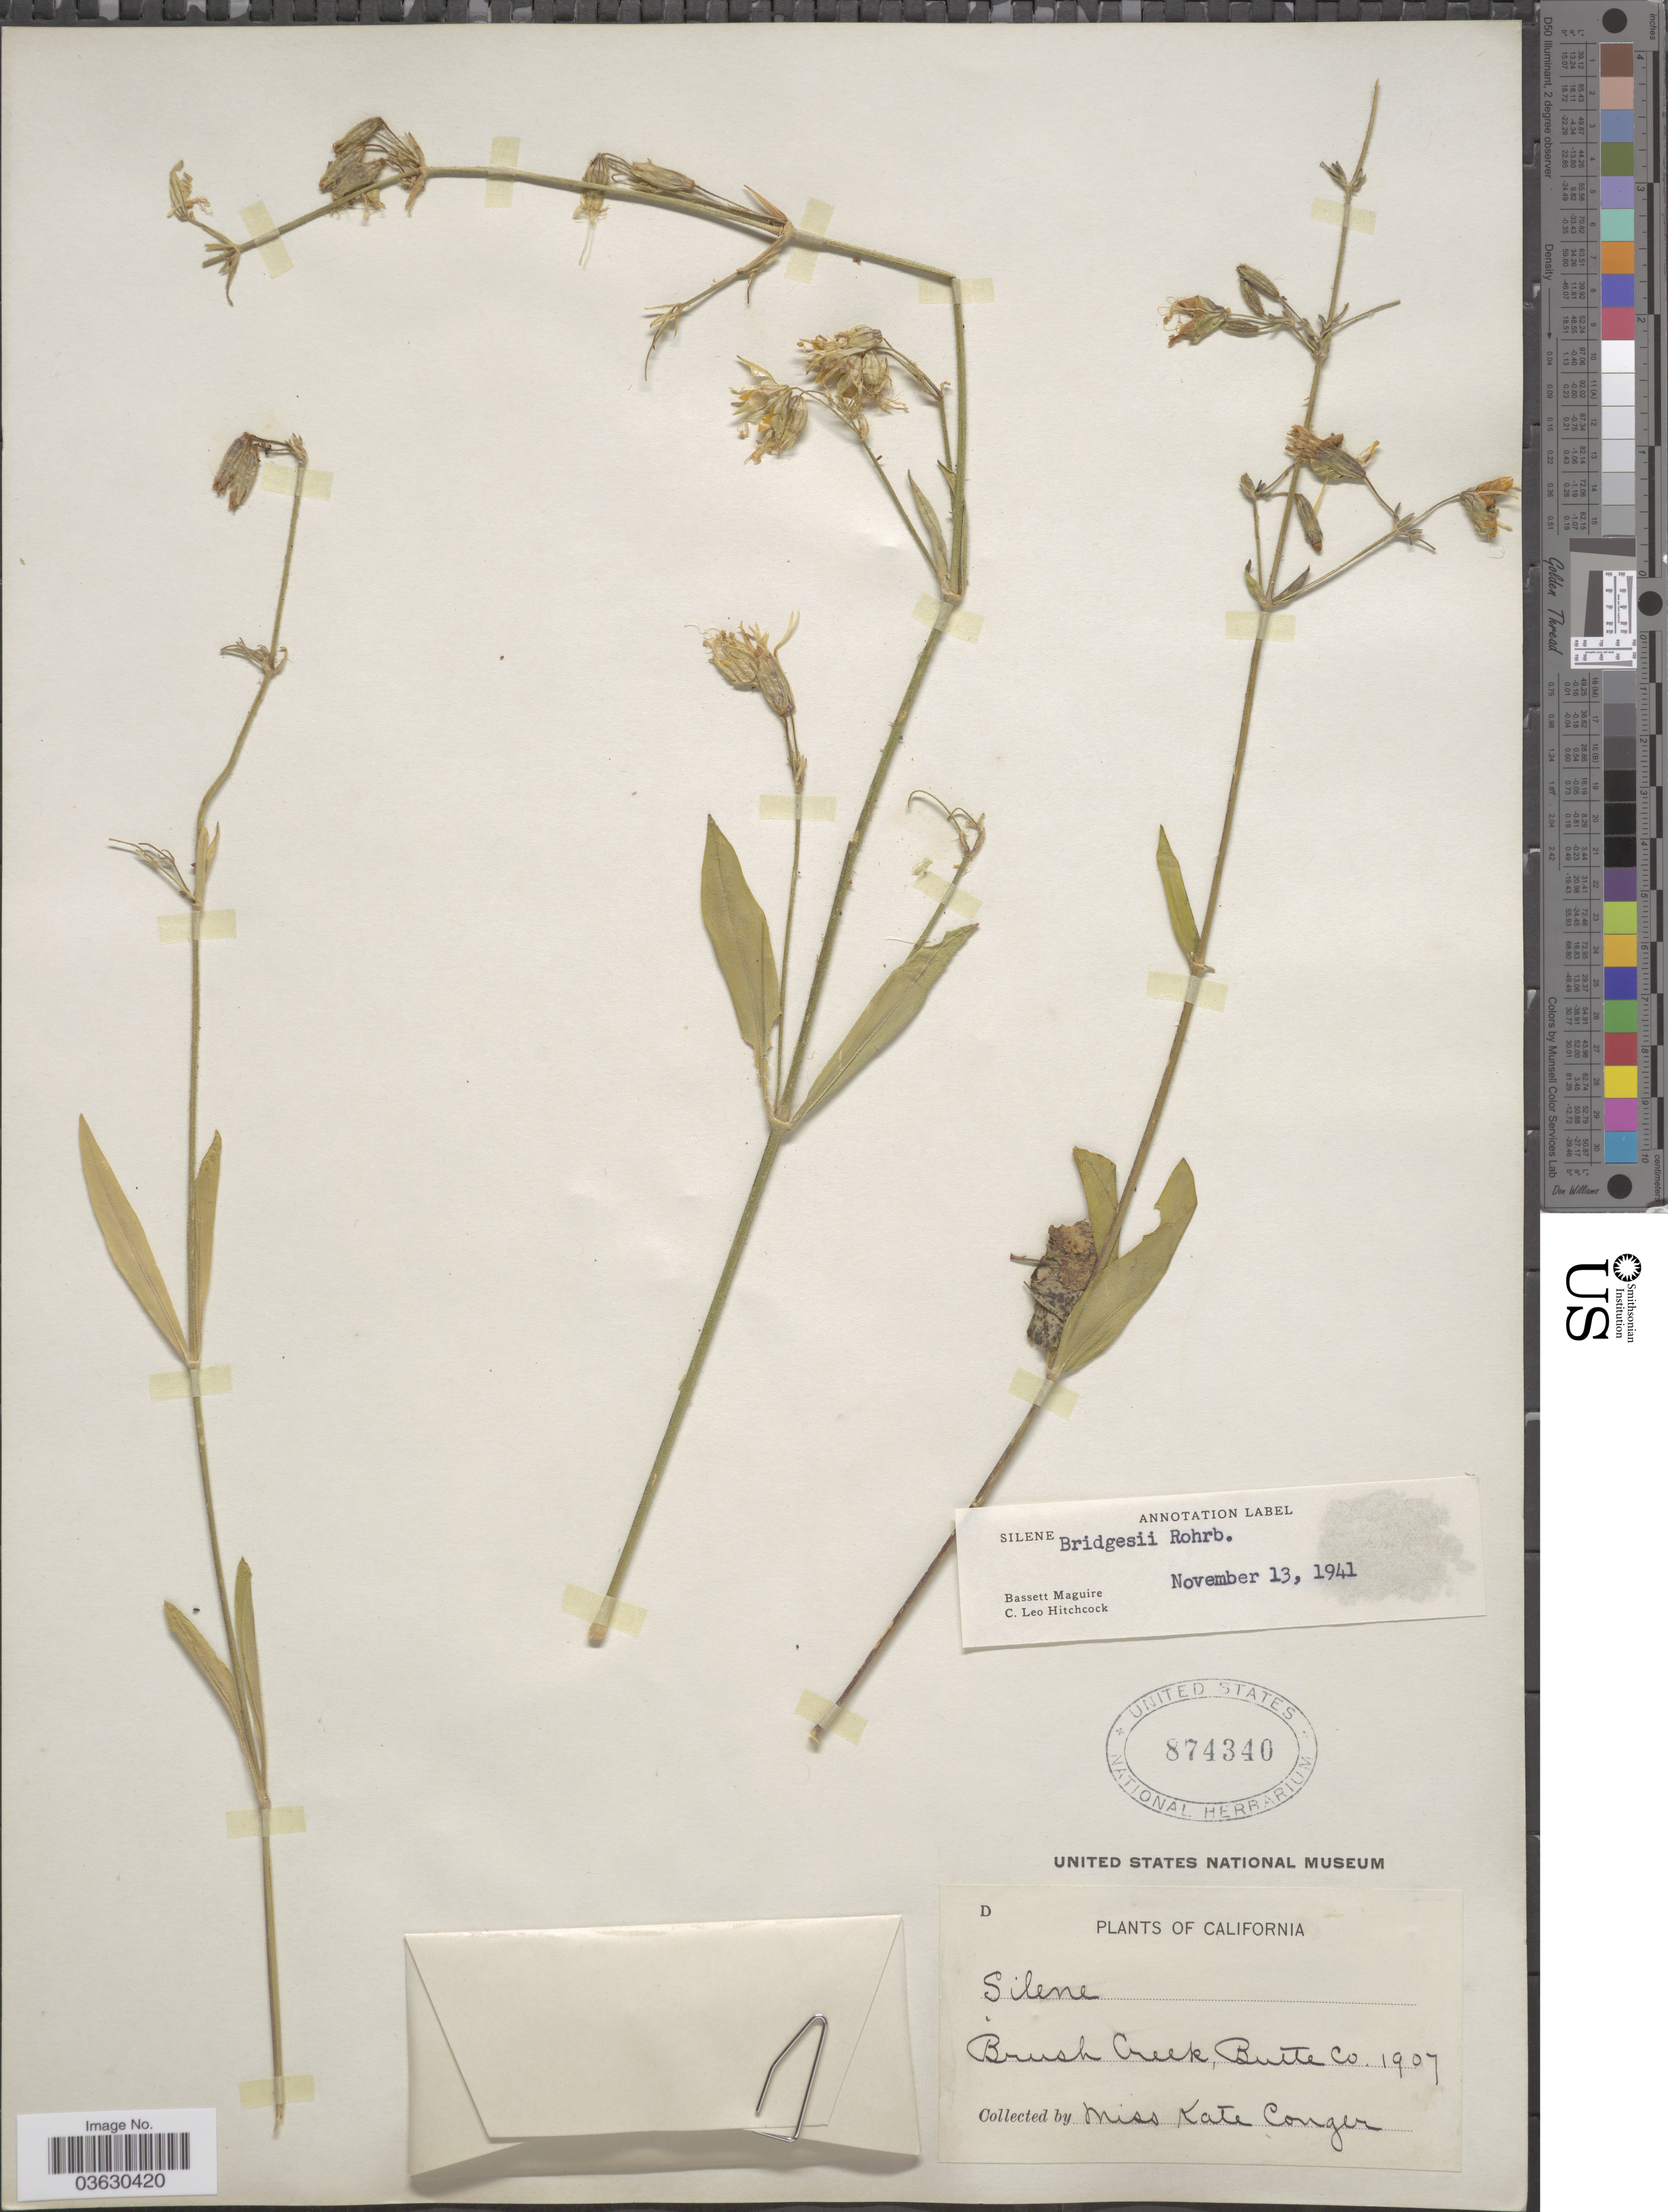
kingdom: Plantae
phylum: Tracheophyta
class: Magnoliopsida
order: Caryophyllales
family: Caryophyllaceae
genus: Silene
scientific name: Silene bridgesii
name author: Rohrb.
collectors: K. Conger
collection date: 1907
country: United States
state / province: California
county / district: Butte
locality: Brush Creek, Butte Co.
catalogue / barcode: US 874340